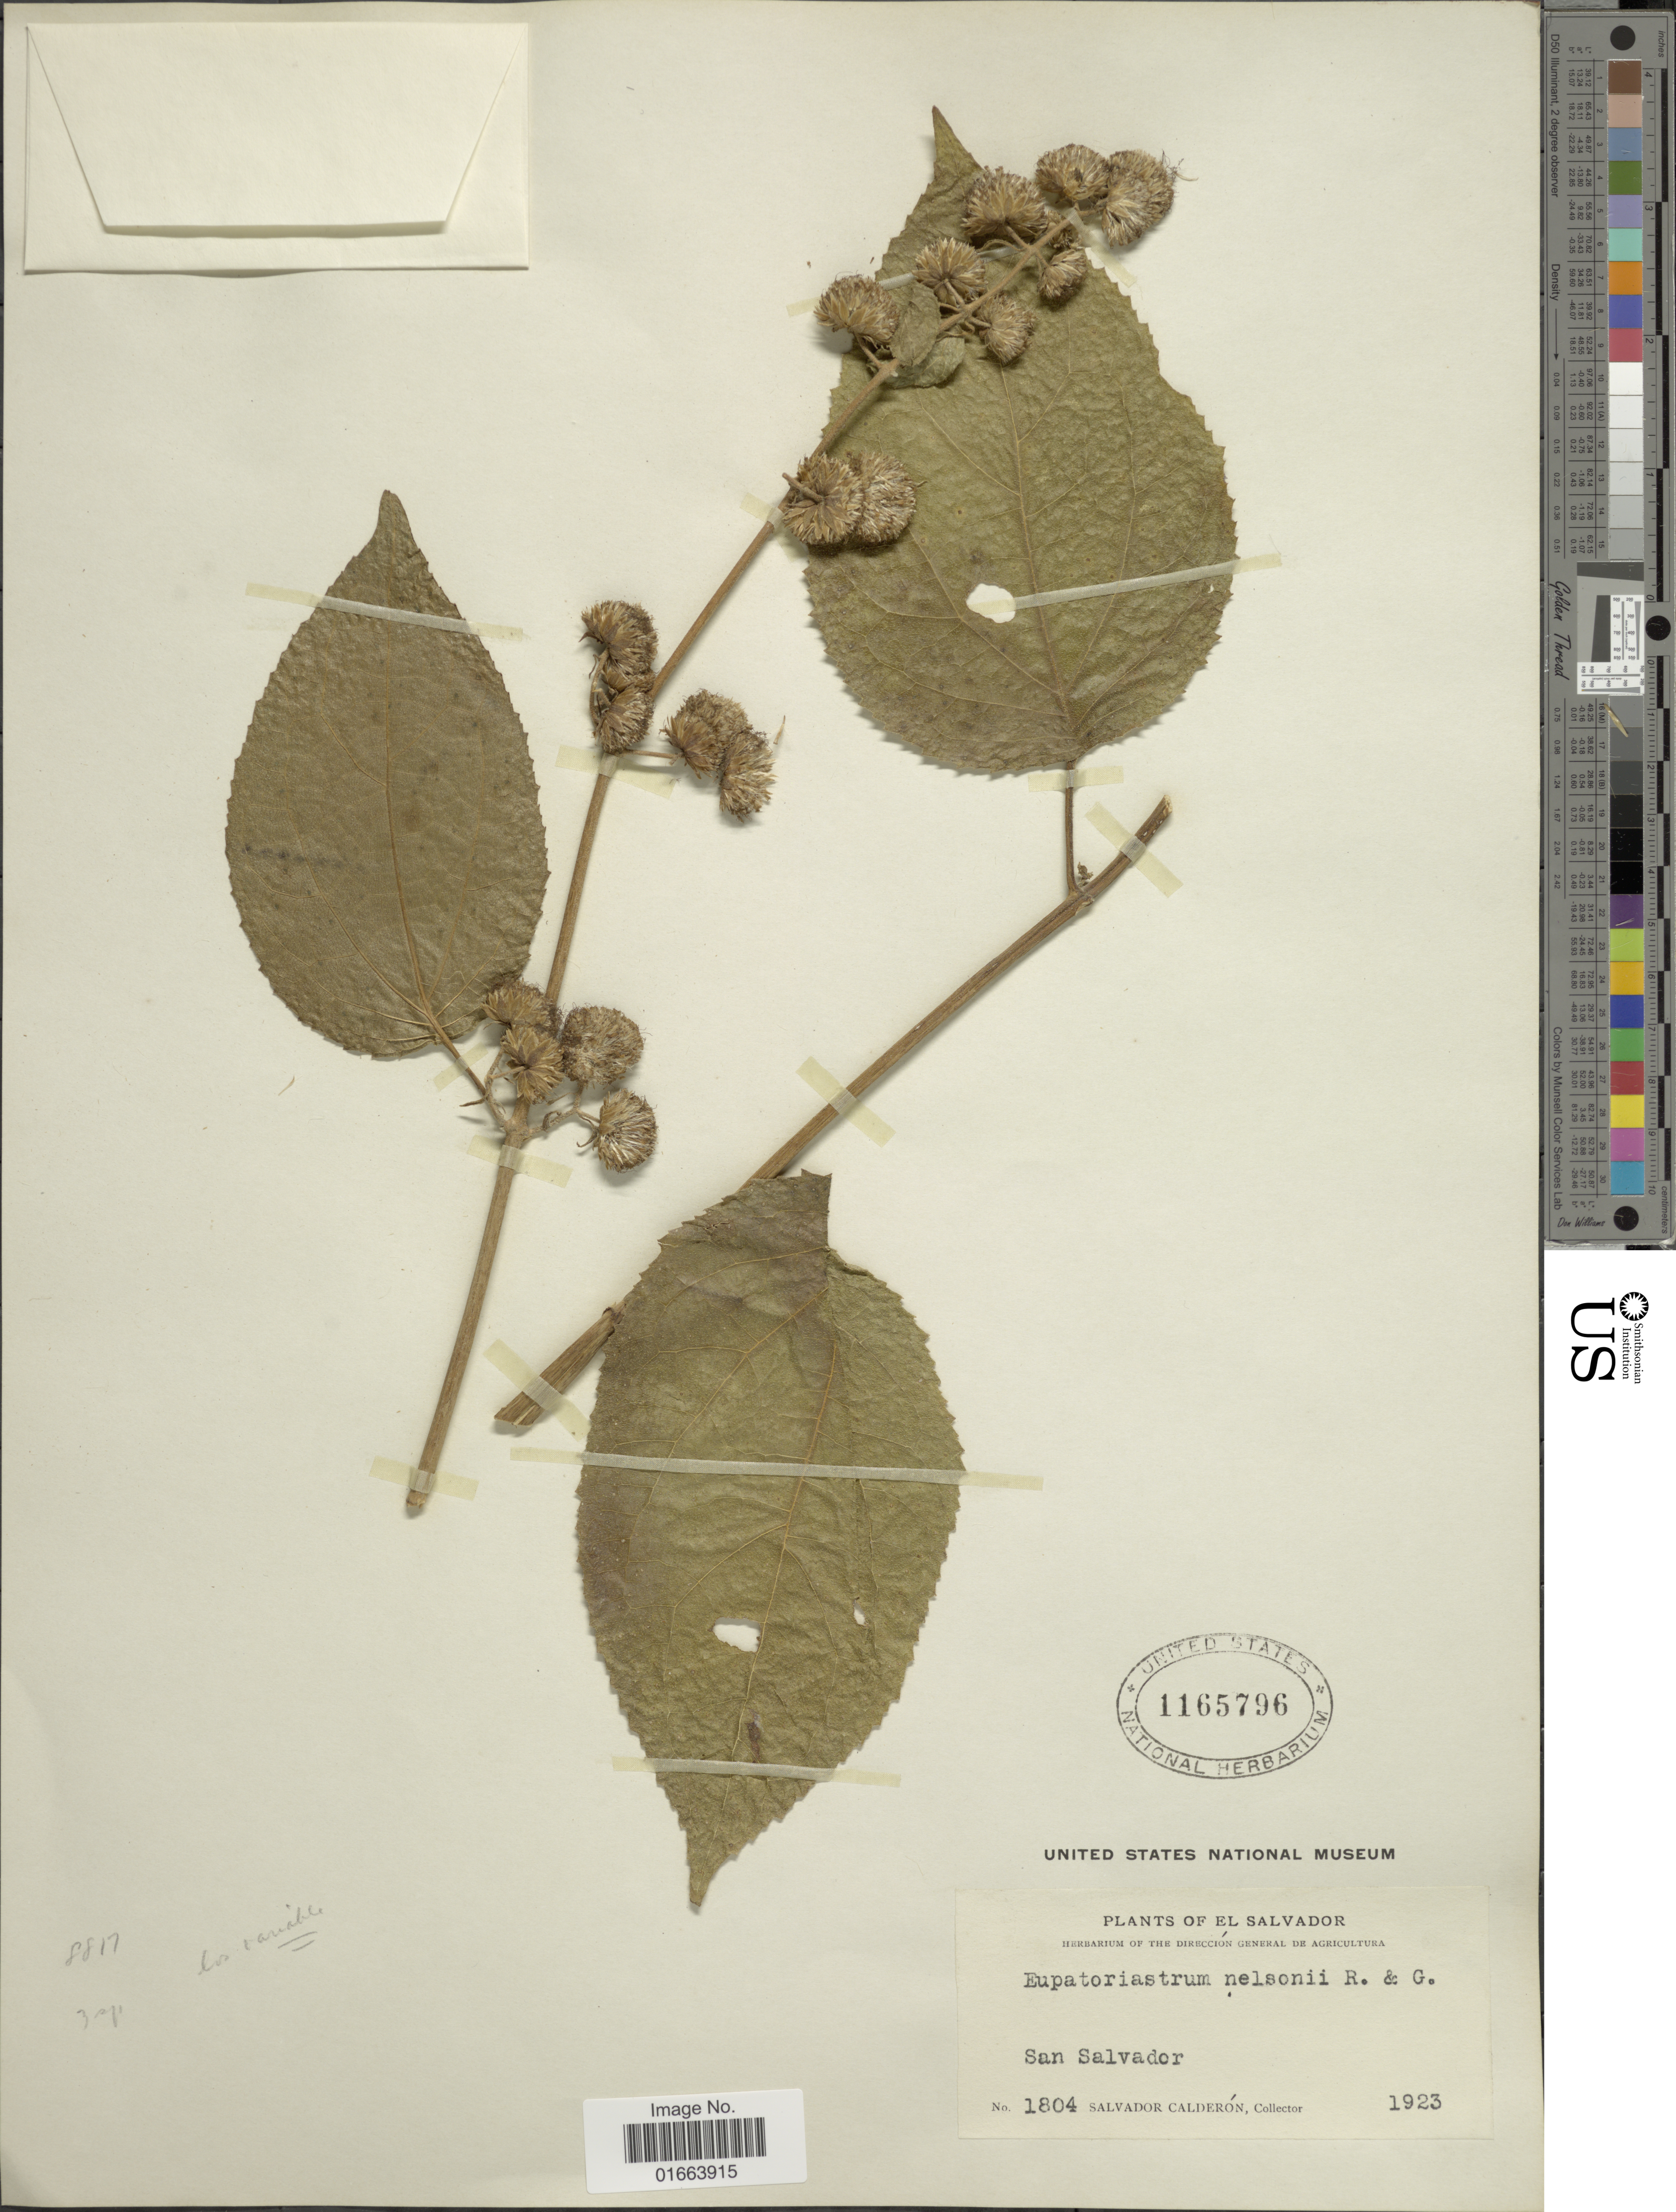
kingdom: Plantae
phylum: Tracheophyta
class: Magnoliopsida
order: Asterales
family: Asteraceae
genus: Eupatoriastrum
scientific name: Eupatoriastrum nelsonii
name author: Greenm.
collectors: S. Calderón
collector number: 1804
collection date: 1923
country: El Salvador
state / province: San Salvador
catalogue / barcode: US 1165796